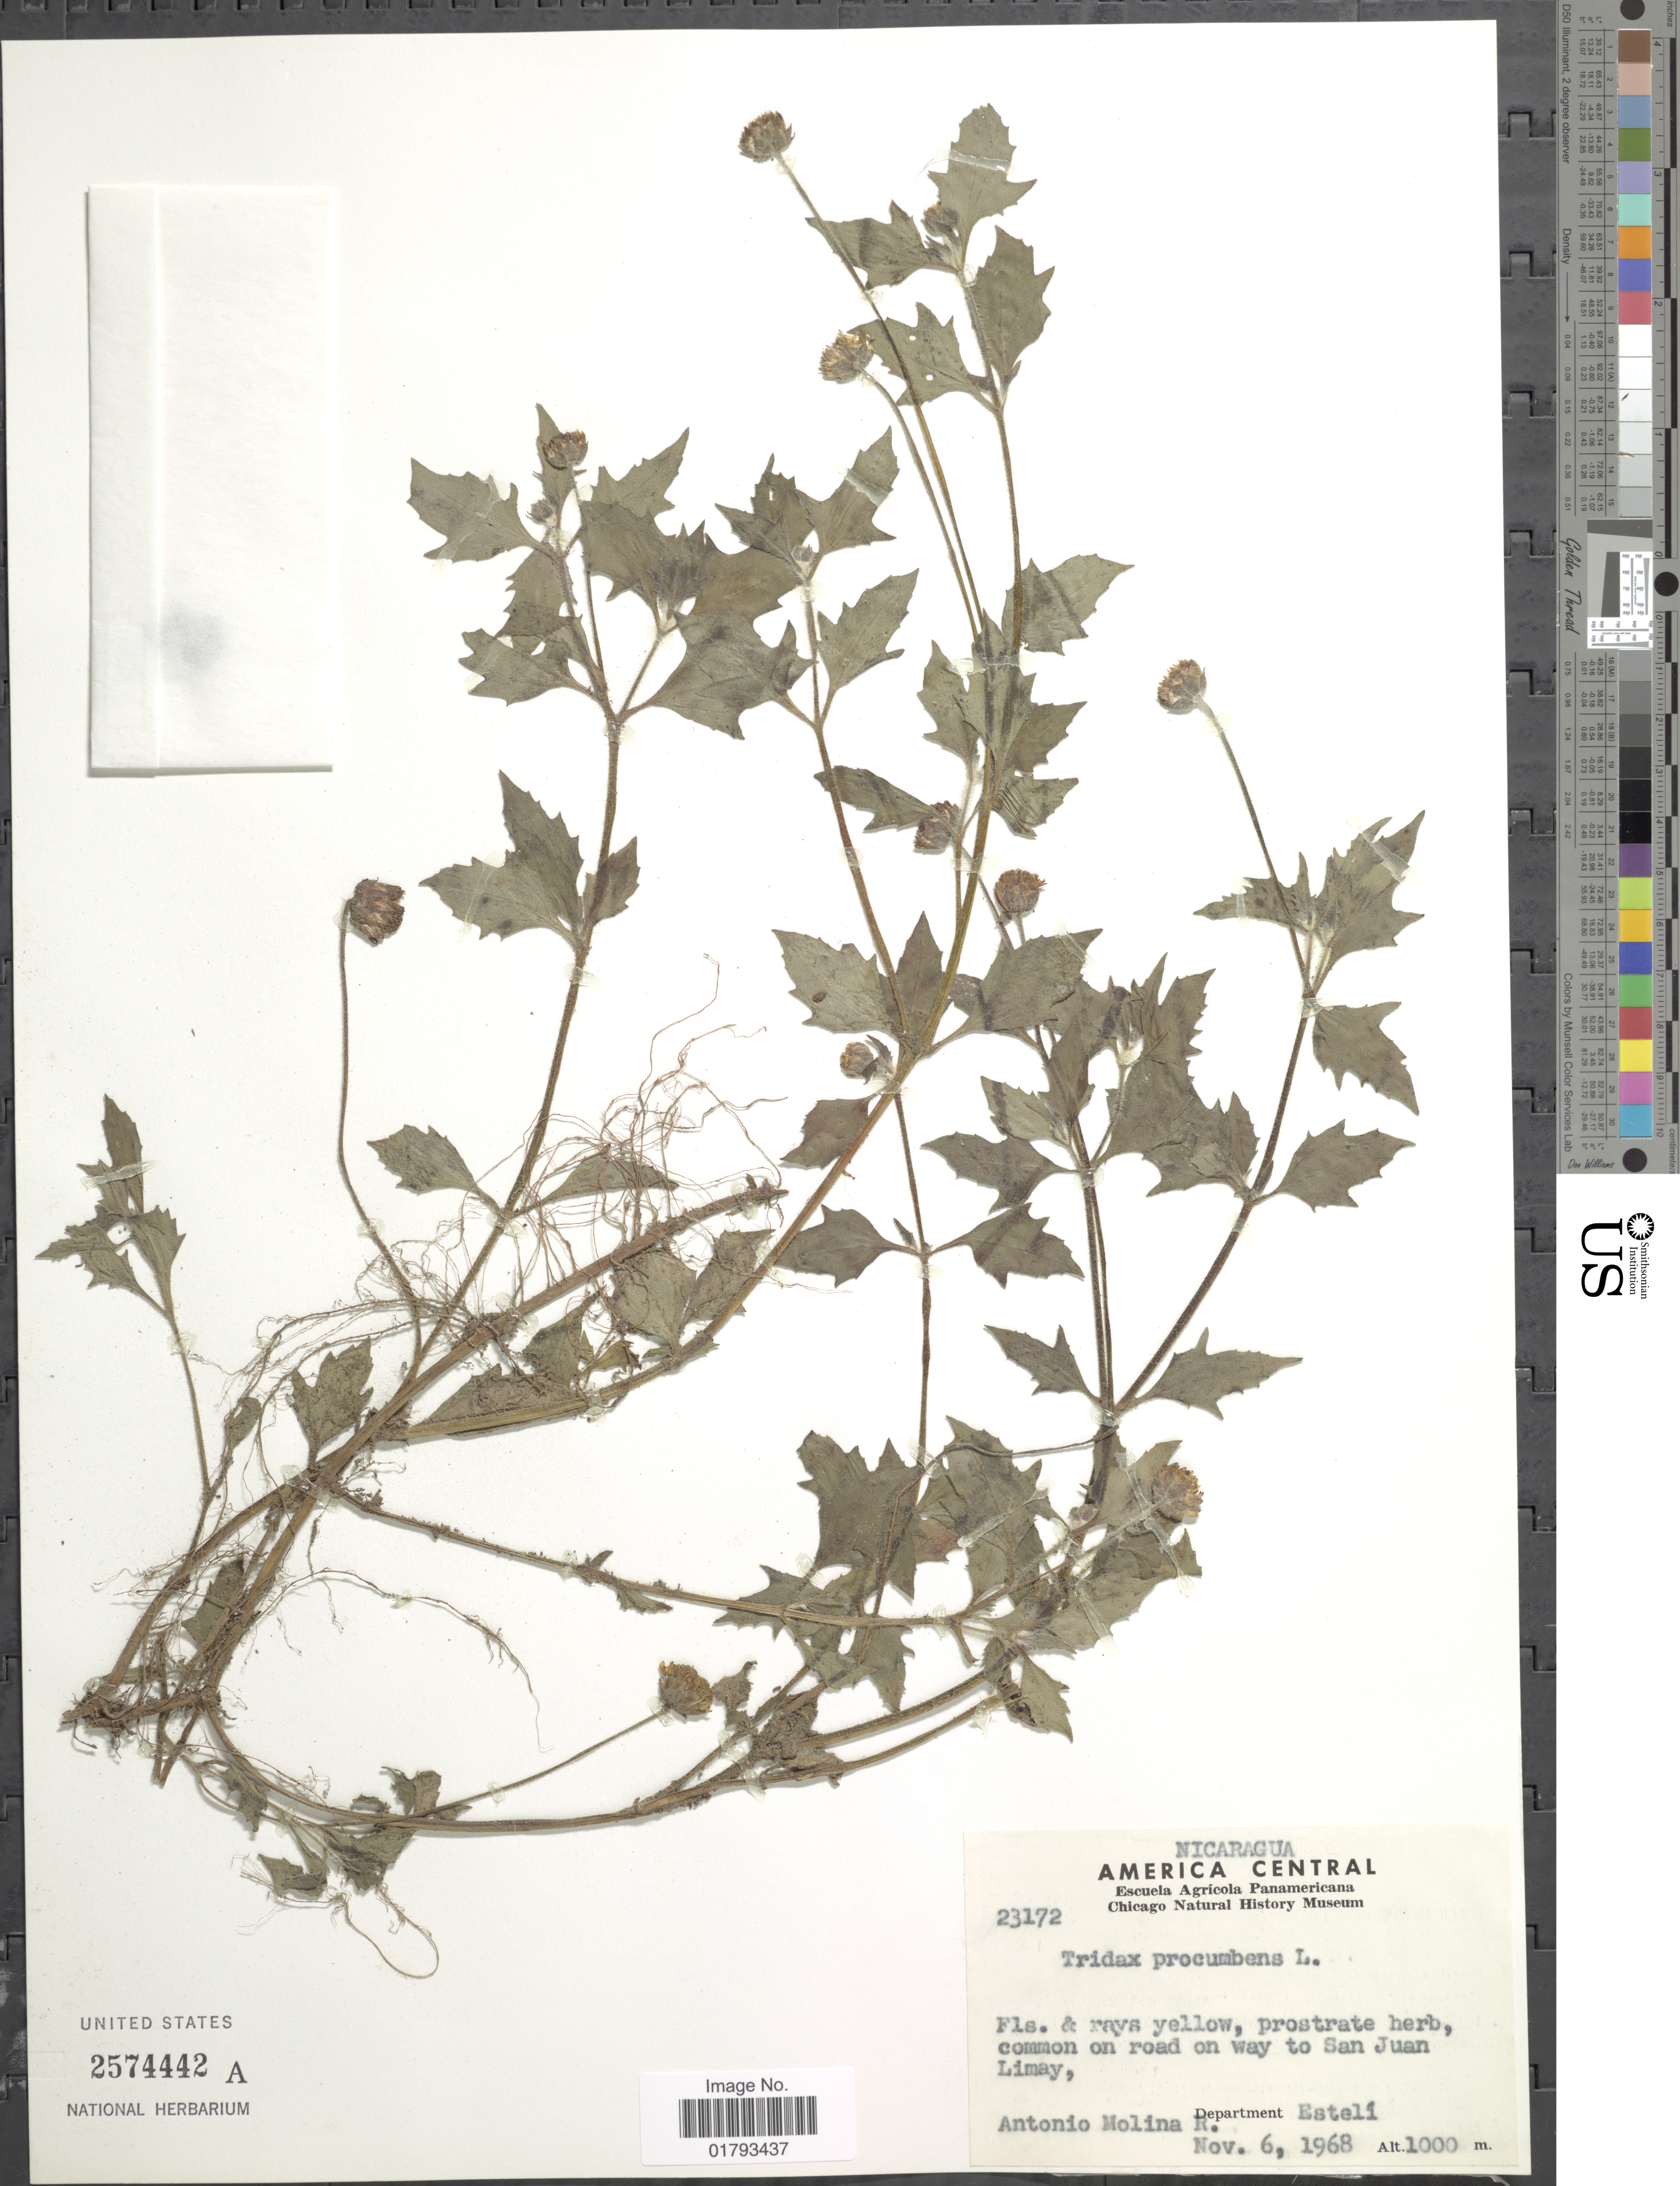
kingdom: Plantae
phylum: Tracheophyta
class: Magnoliopsida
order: Asterales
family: Asteraceae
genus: Tridax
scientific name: Tridax procumbens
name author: L.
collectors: A. Molina R.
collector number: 23172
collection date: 1968-11-06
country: Nicaragua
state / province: Esteli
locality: On road on way to San Juan Limay. Department Esteli.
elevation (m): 1000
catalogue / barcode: US 2574442A